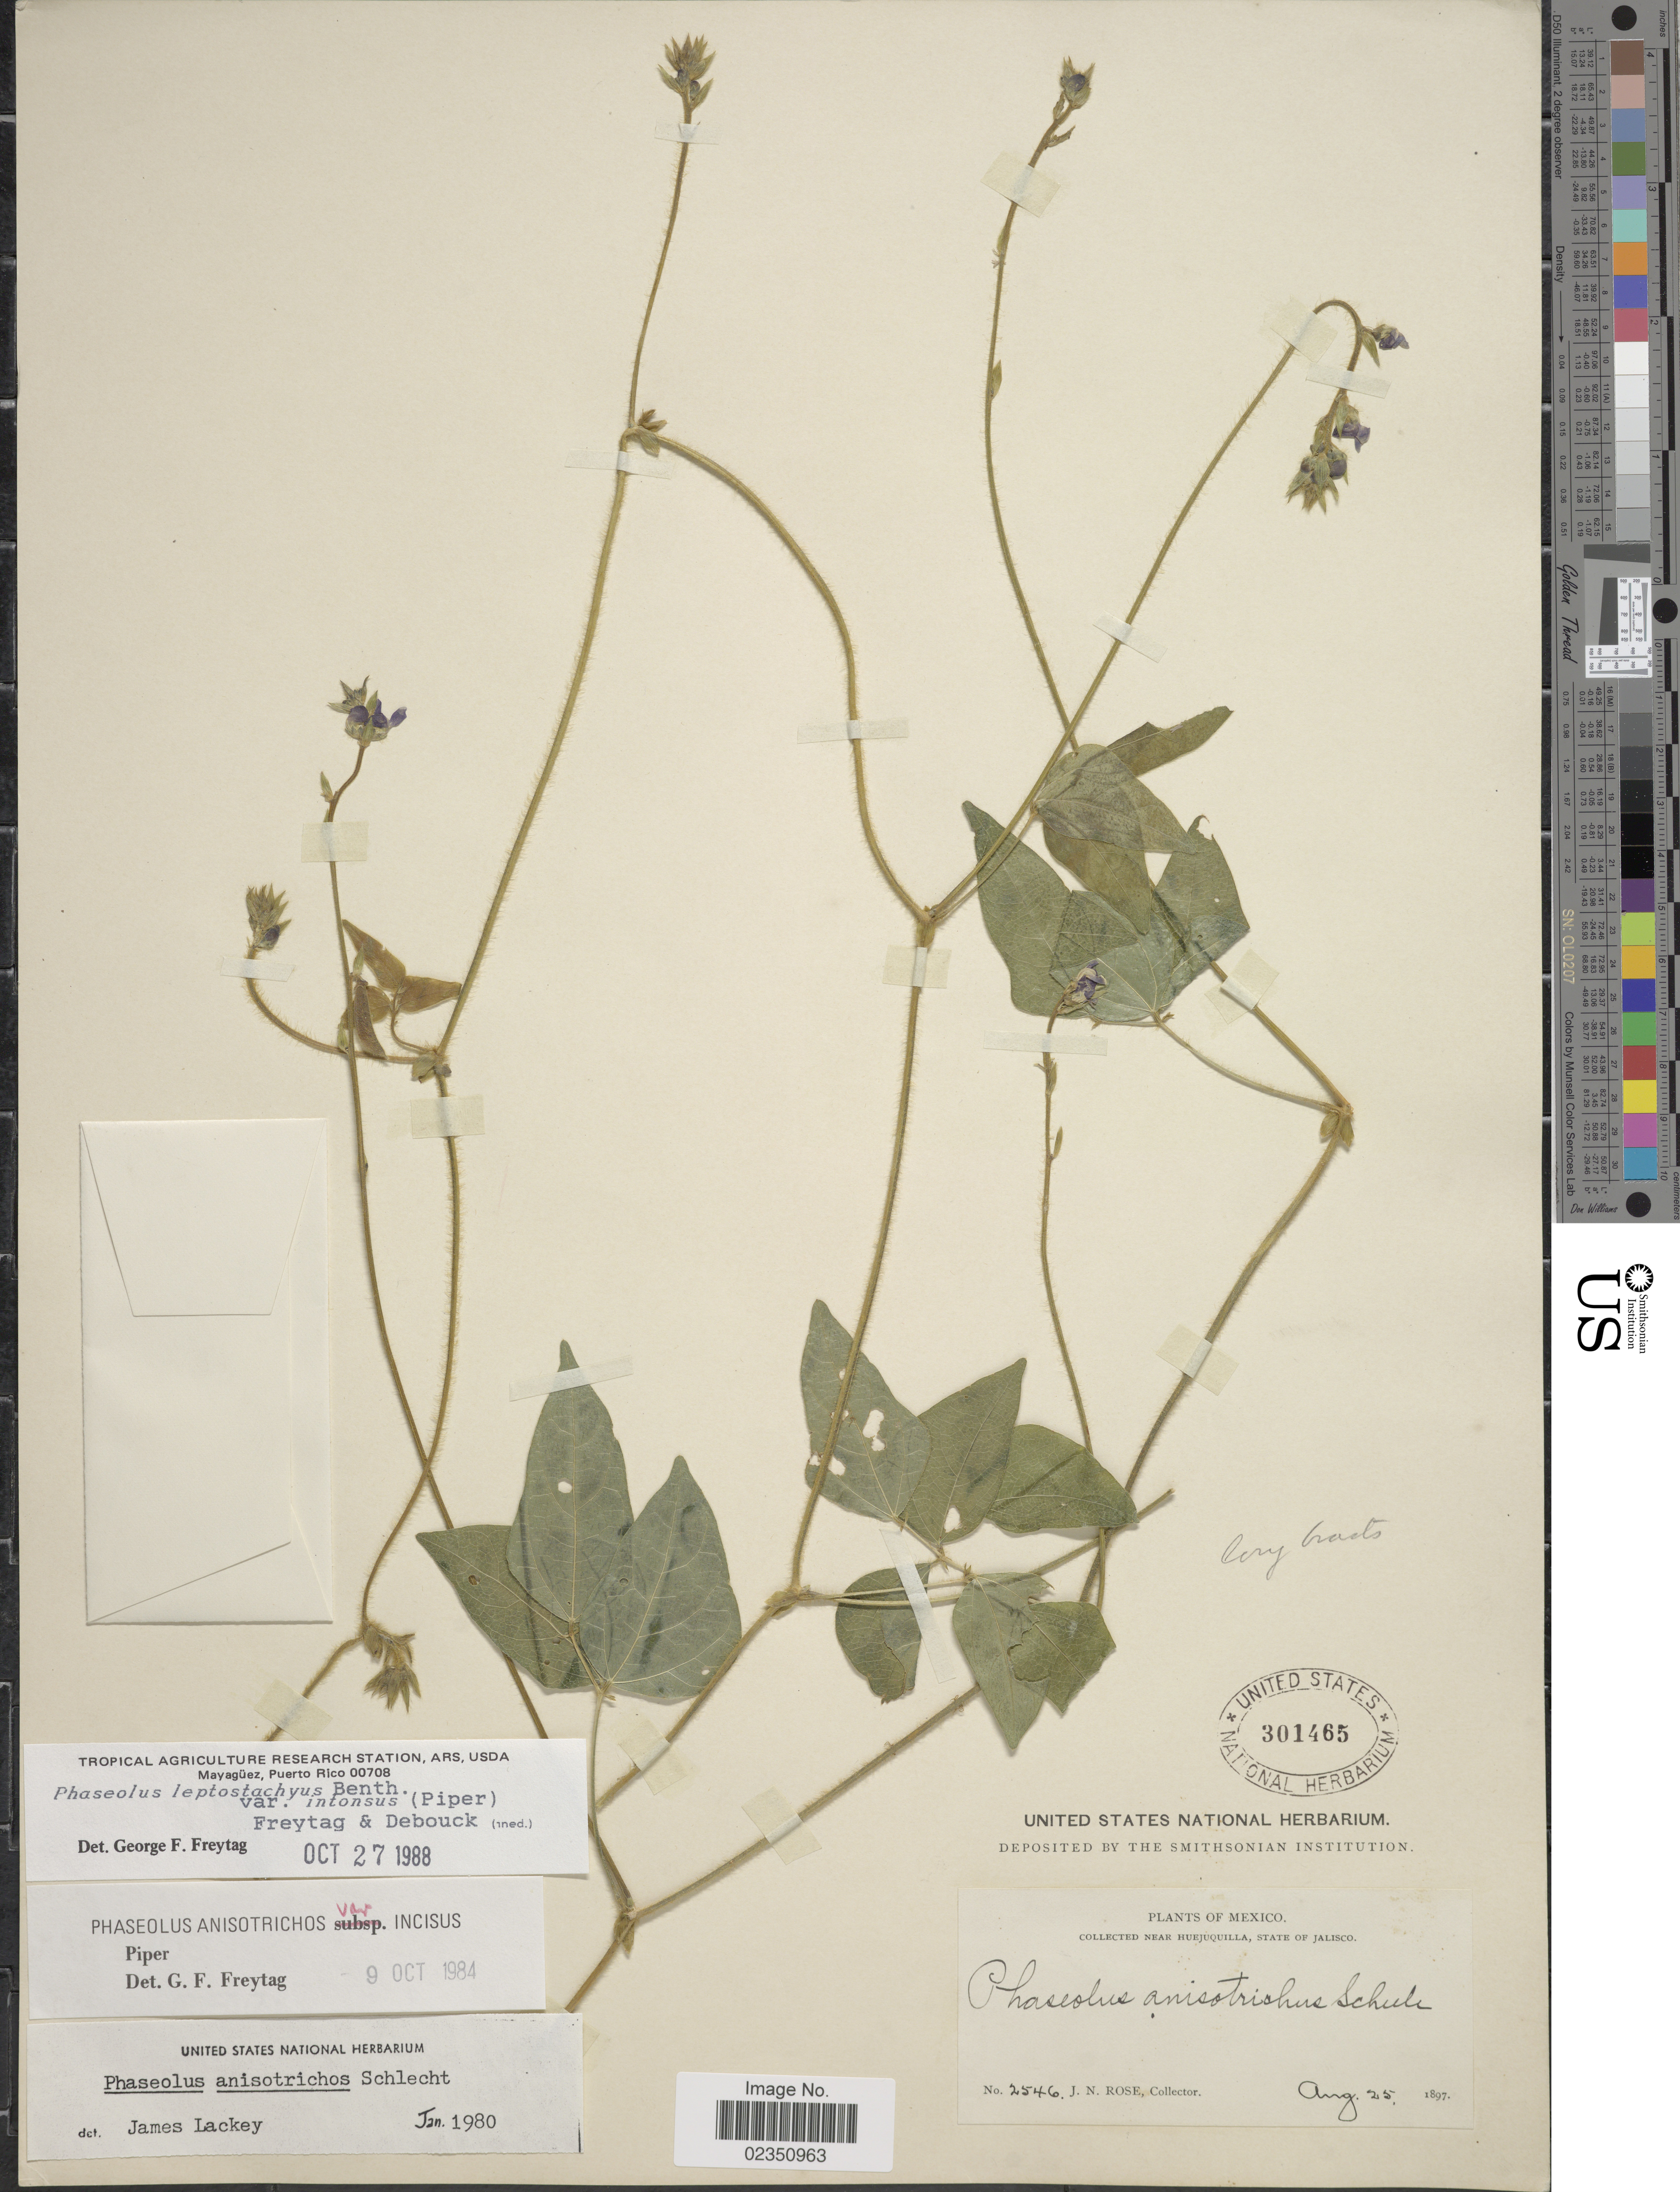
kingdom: Plantae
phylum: Tracheophyta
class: Magnoliopsida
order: Fabales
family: Fabaceae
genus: Phaseolus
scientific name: Phaseolus leptostachyus var. intonsus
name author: (Piper) Freytag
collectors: J. N. Rose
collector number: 2546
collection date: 1897-08-25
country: Mexico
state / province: Jalisco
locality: Near Huejuquilla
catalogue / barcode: US 301465